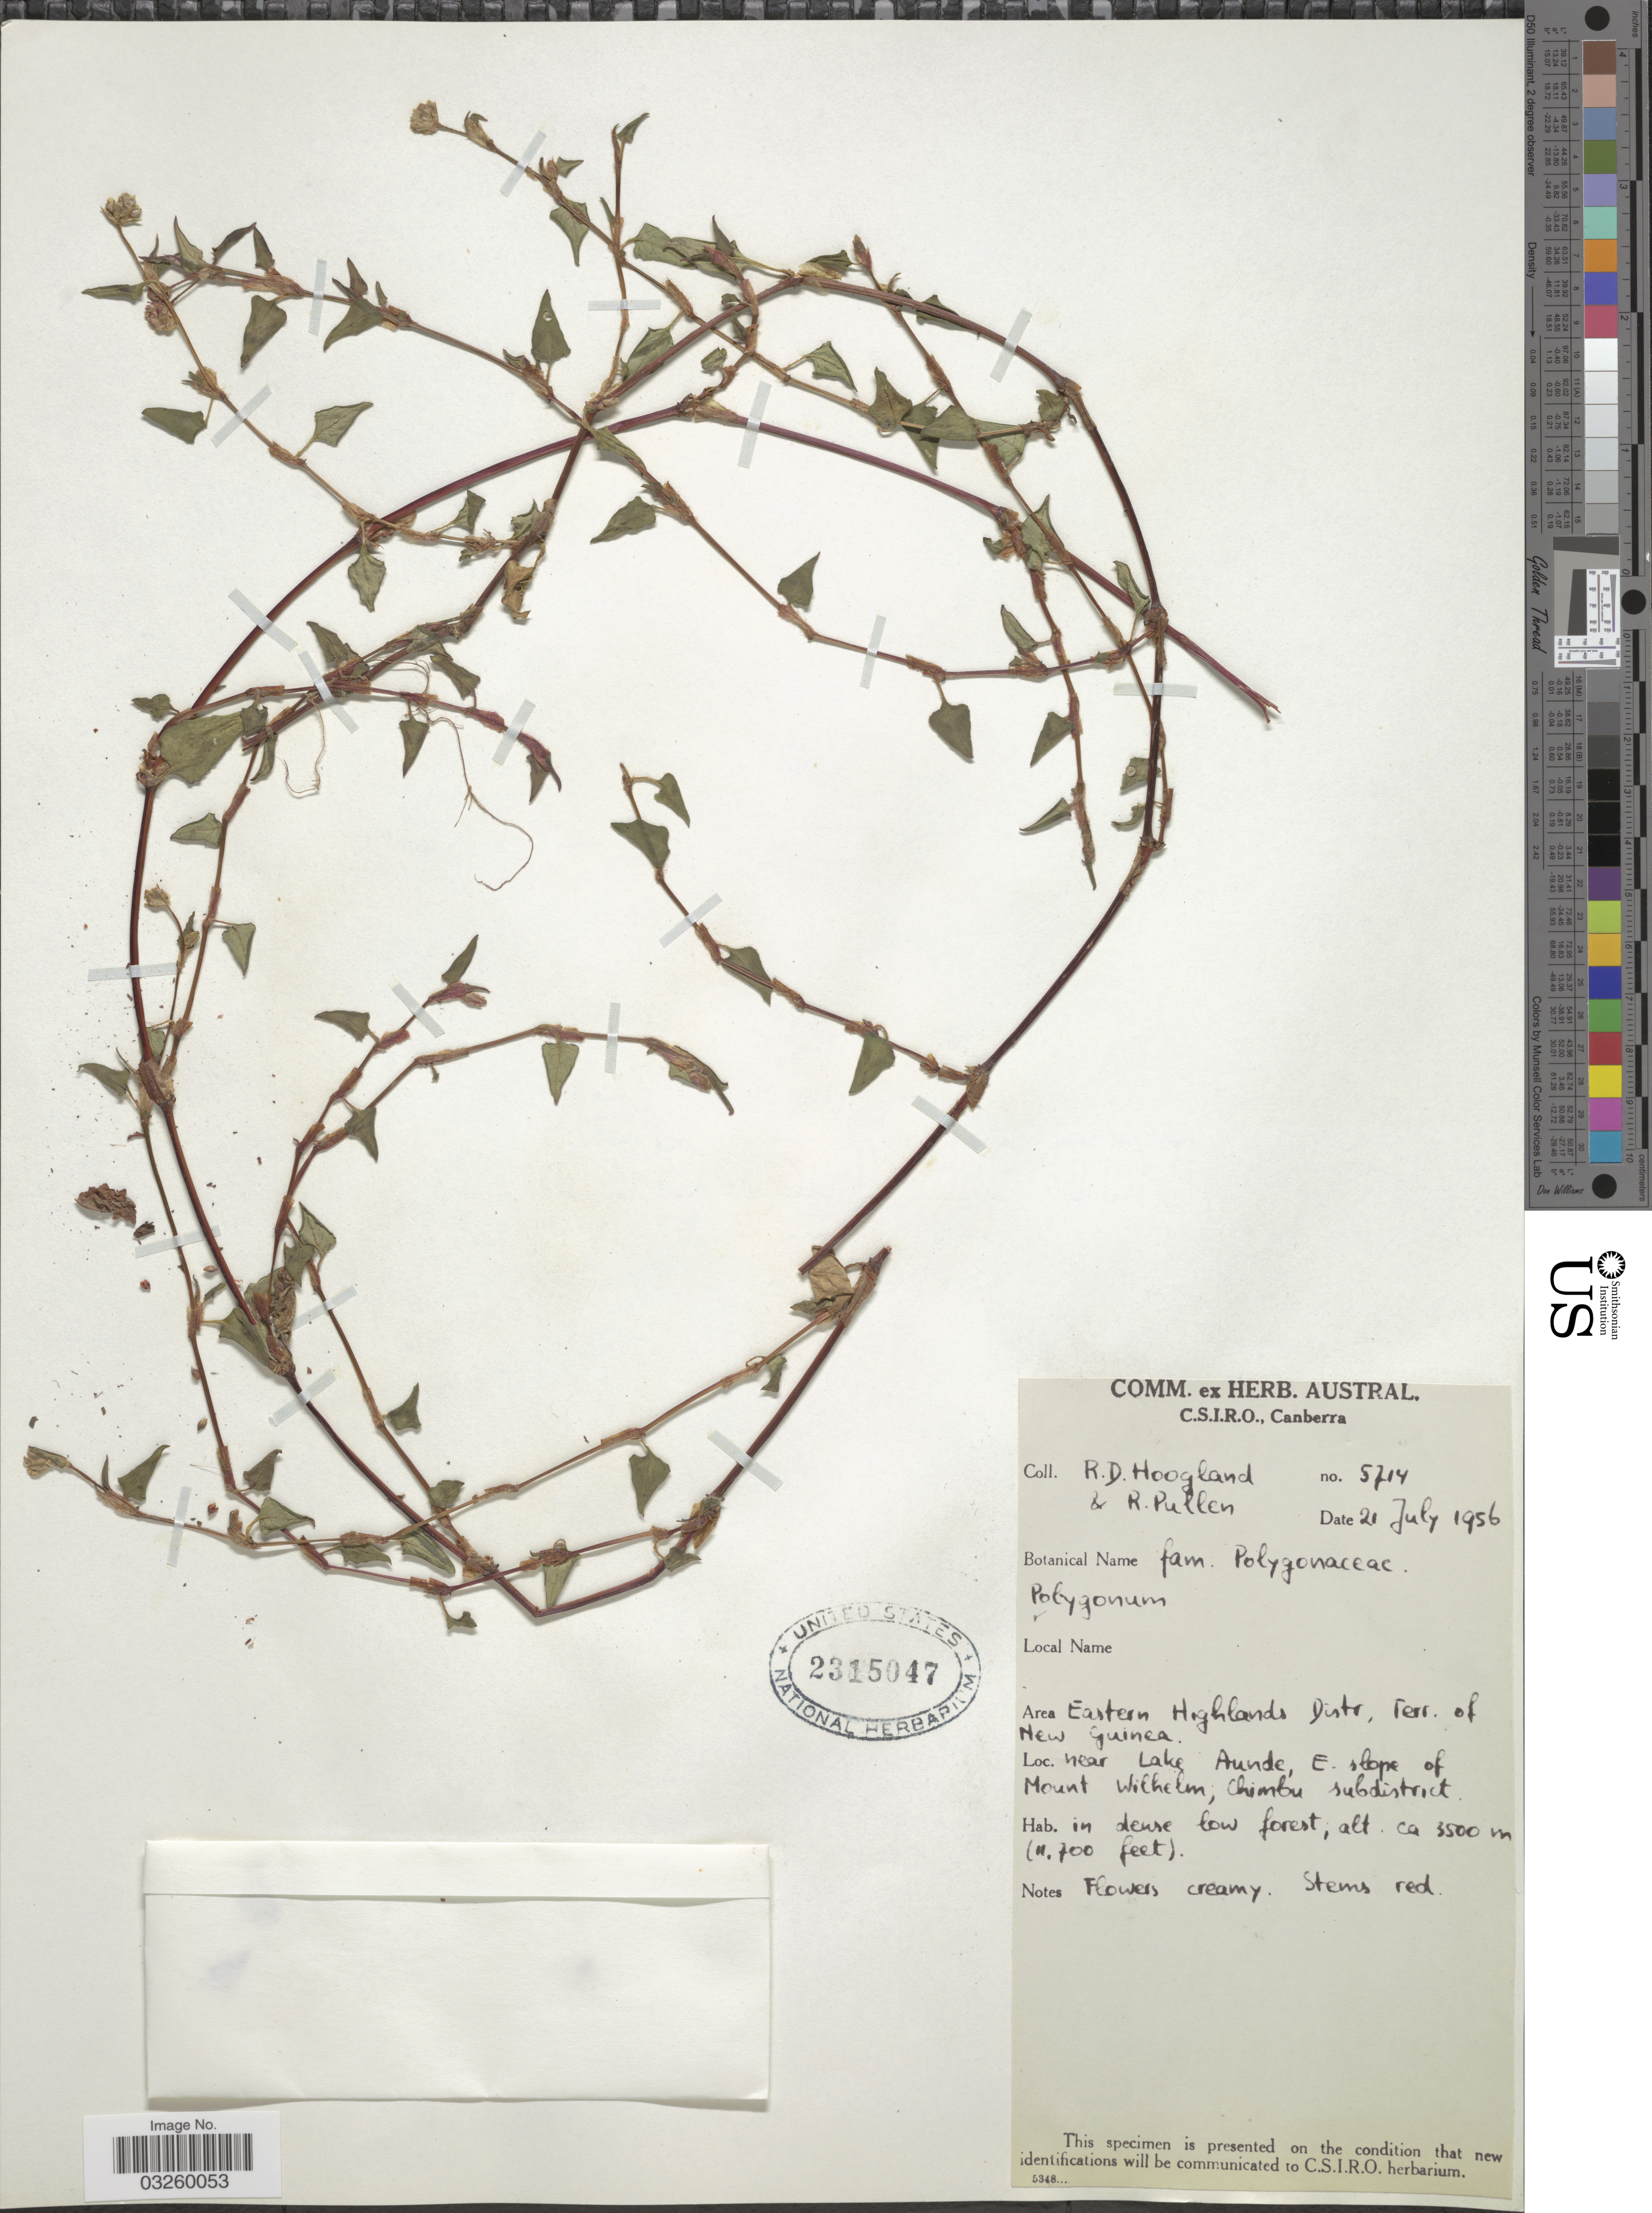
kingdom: Plantae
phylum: Tracheophyta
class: Magnoliopsida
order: Caryophyllales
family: Polygonaceae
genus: Persicaria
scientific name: Persicaria sp.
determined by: Wagner, W. L., (BOT), Smithsonian Institution - National Museum of Natural History (UNITED STATES)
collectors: R. D. Hoogland & R. Pullen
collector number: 5714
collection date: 1956-07-21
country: Papua New Guinea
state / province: Chimbu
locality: Area Eastern Highlands Distr., Terr. of New Guinea. Near Lake Aunde, E. slope of Mount Wilhelm, Chimbu subdistrict.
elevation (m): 3500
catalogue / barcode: US 2315047